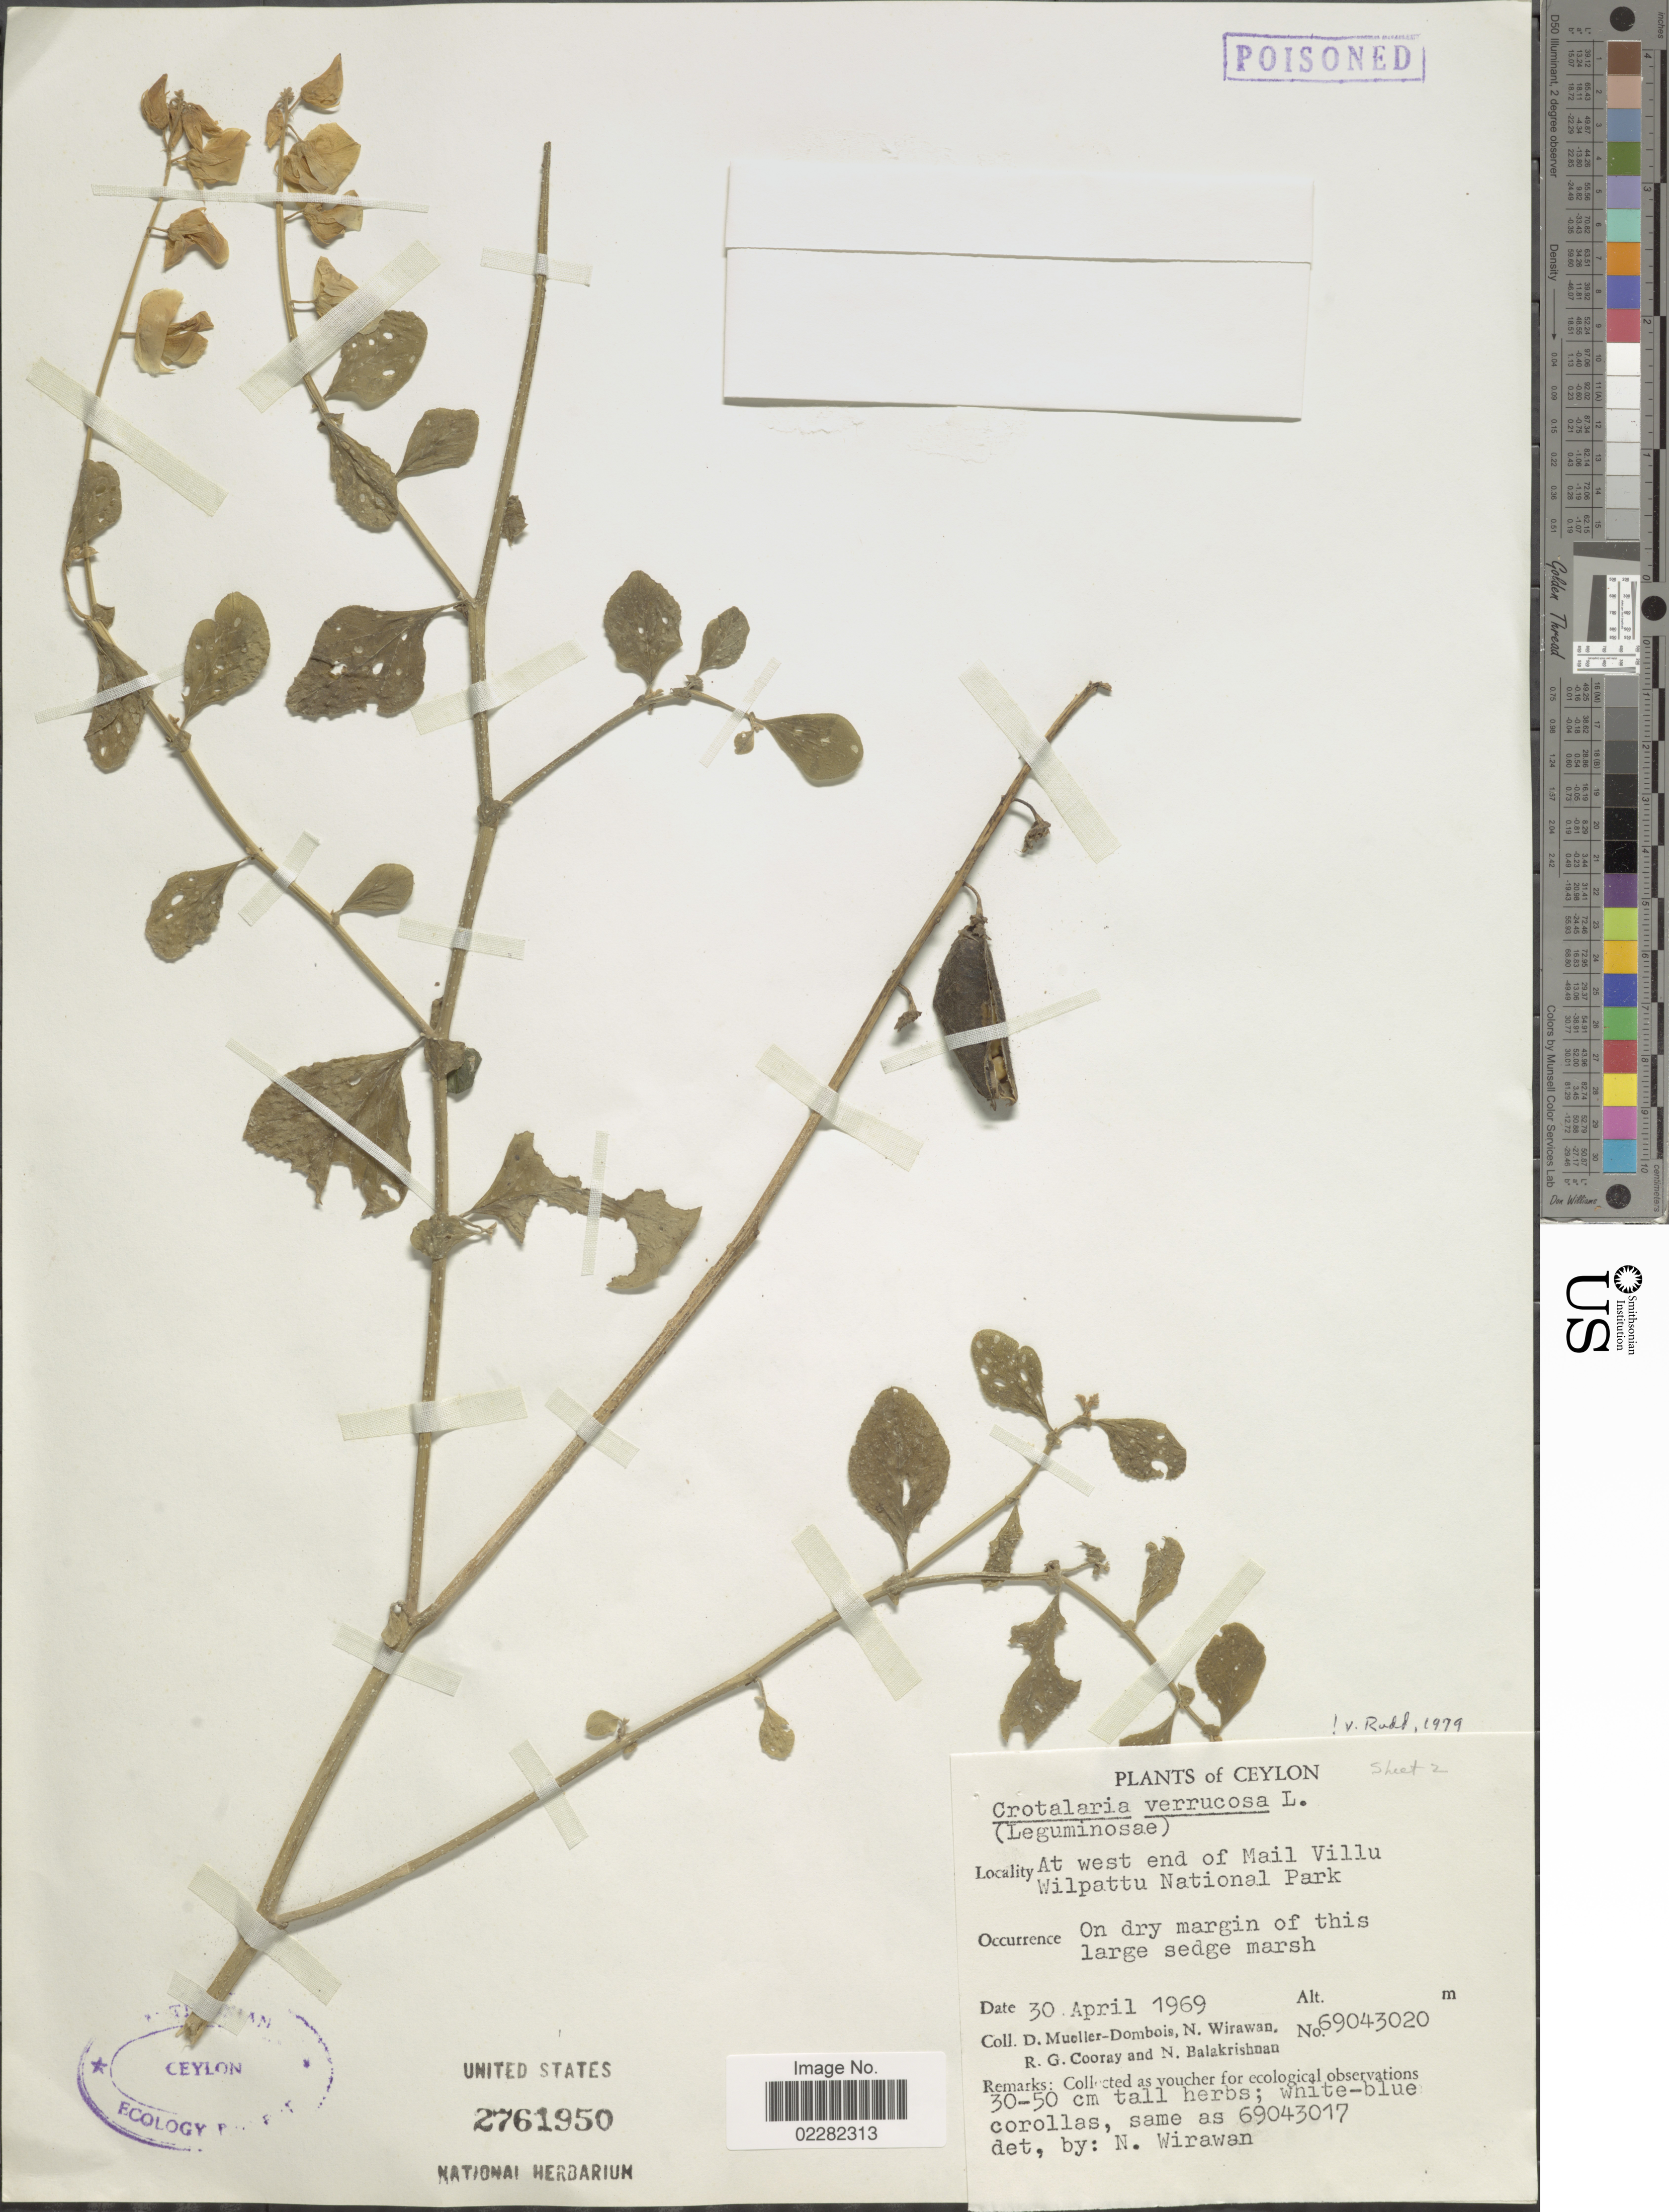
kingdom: Plantae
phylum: Tracheophyta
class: Magnoliopsida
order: Fabales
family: Fabaceae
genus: Crotalaria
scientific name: Crotalaria verrucosa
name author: L.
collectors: D. Mueller-Dombois, N. Wirawan, R. Cooray & N. Balakrishnan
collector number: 69043020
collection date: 1969-04-30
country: Sri Lanka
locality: Ceylon, At west end of Mail Villu Wilpattu National Park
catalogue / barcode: US 2761950